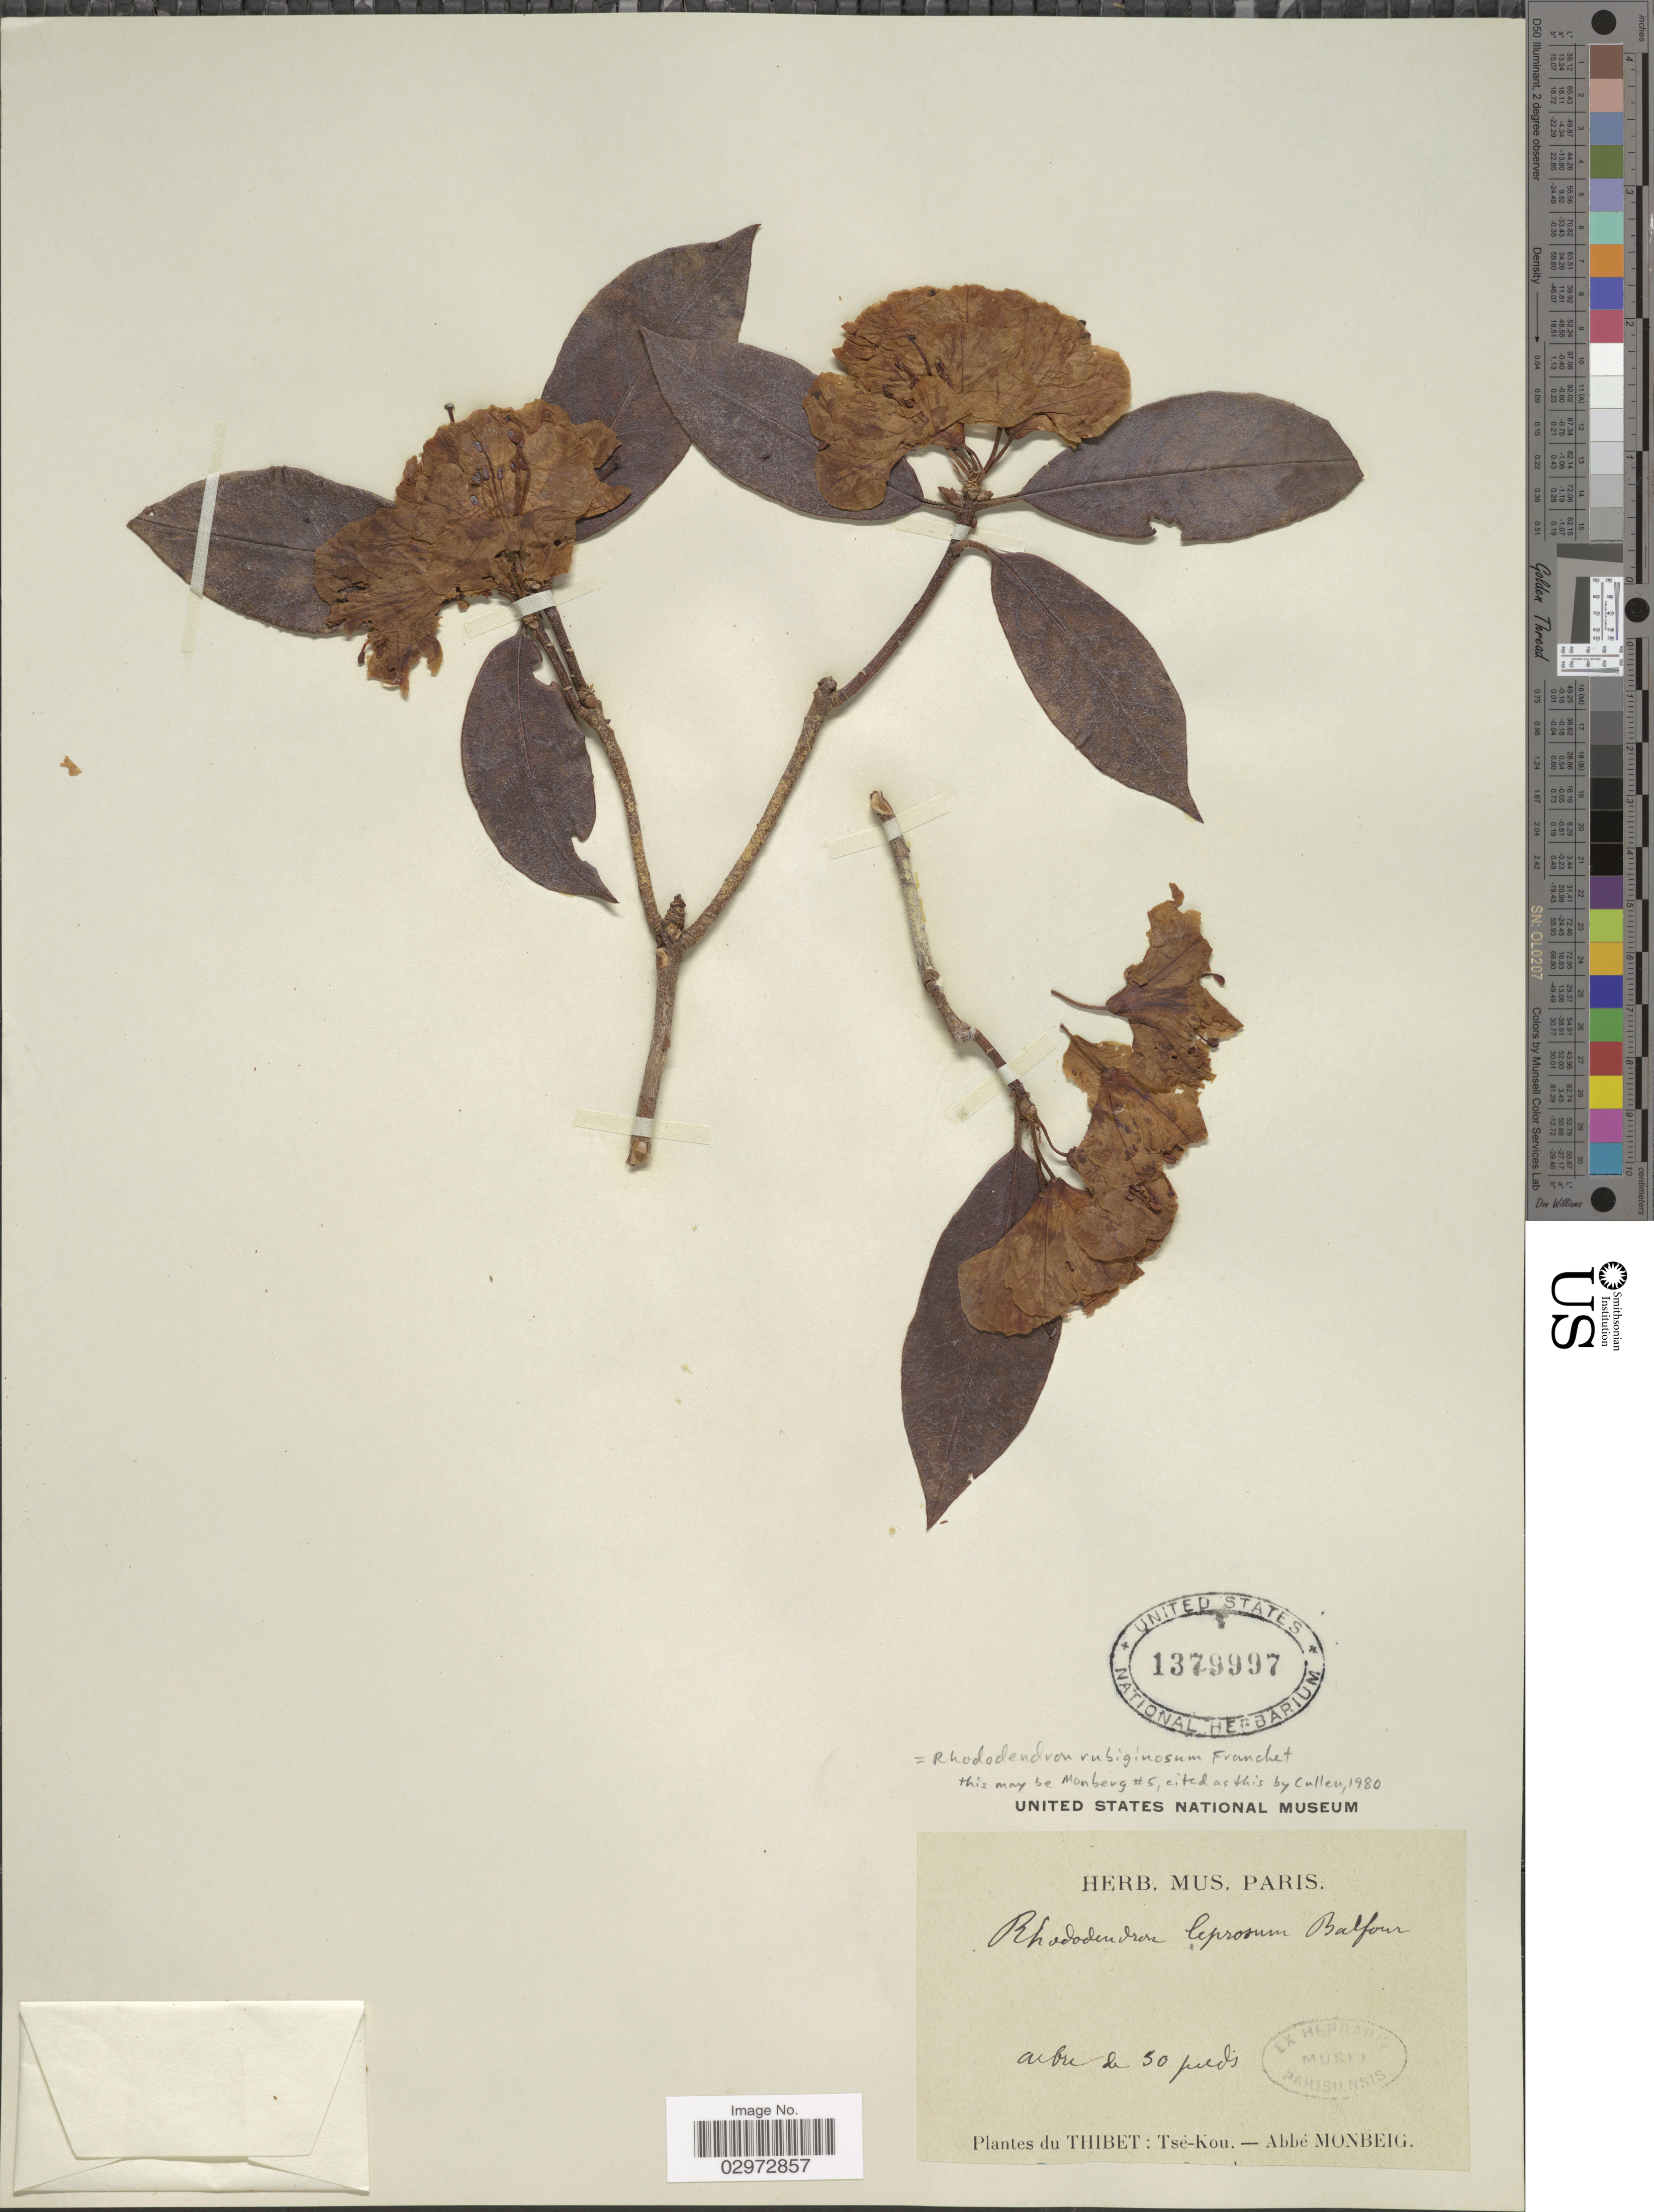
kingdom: Plantae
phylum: Tracheophyta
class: Magnoliopsida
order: Ericales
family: Ericaceae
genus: Rhododendron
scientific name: Rhododendron rubiginosum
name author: Franch.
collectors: A. Monbeig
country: China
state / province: Xizang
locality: Thibet, Tsé-Kou.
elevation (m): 15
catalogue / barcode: US 1379997